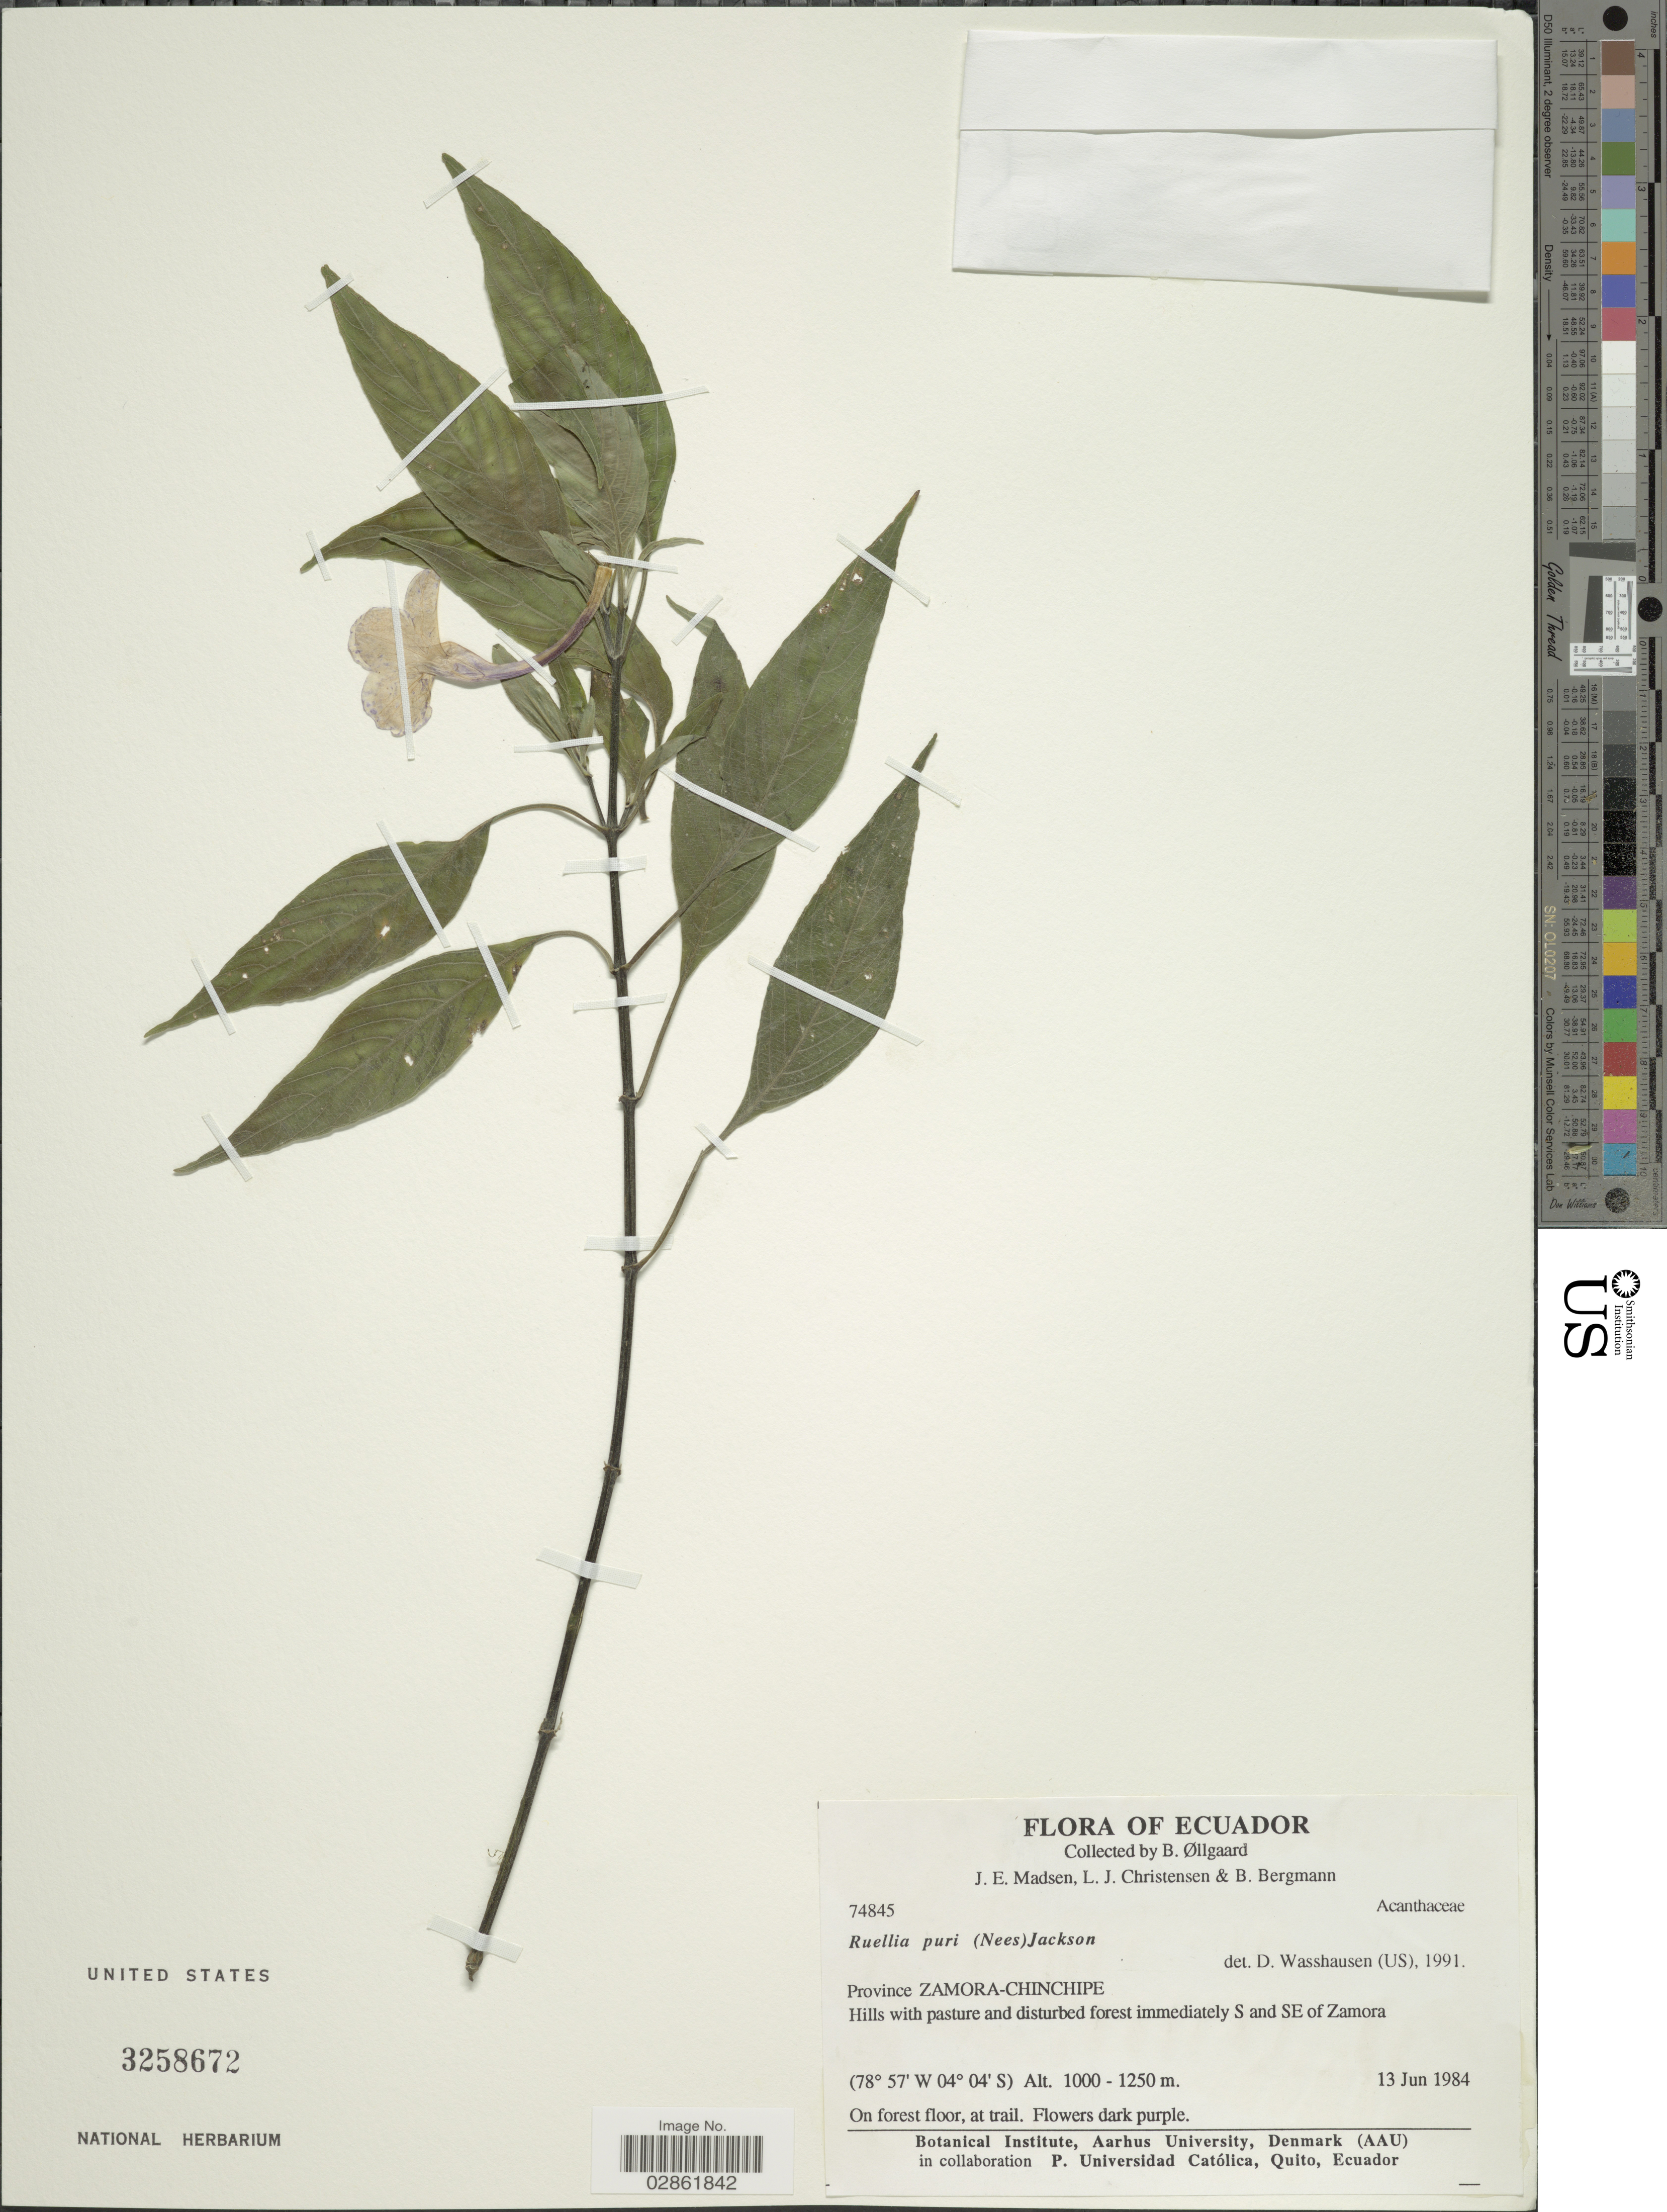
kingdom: Plantae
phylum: Tracheophyta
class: Magnoliopsida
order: Lamiales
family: Acanthaceae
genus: Ruellia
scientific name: Ruellia puri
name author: Mart. ex Nees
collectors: B. Øllgaard, J. E. Madsen, L. Christensen & B. Bergmann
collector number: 74845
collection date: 1984-06-13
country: Ecuador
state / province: Zamora-Chinchipe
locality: Hills with pasture and disturbed forest immediately S and SE of Zamora.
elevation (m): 1000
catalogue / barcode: US 3258672